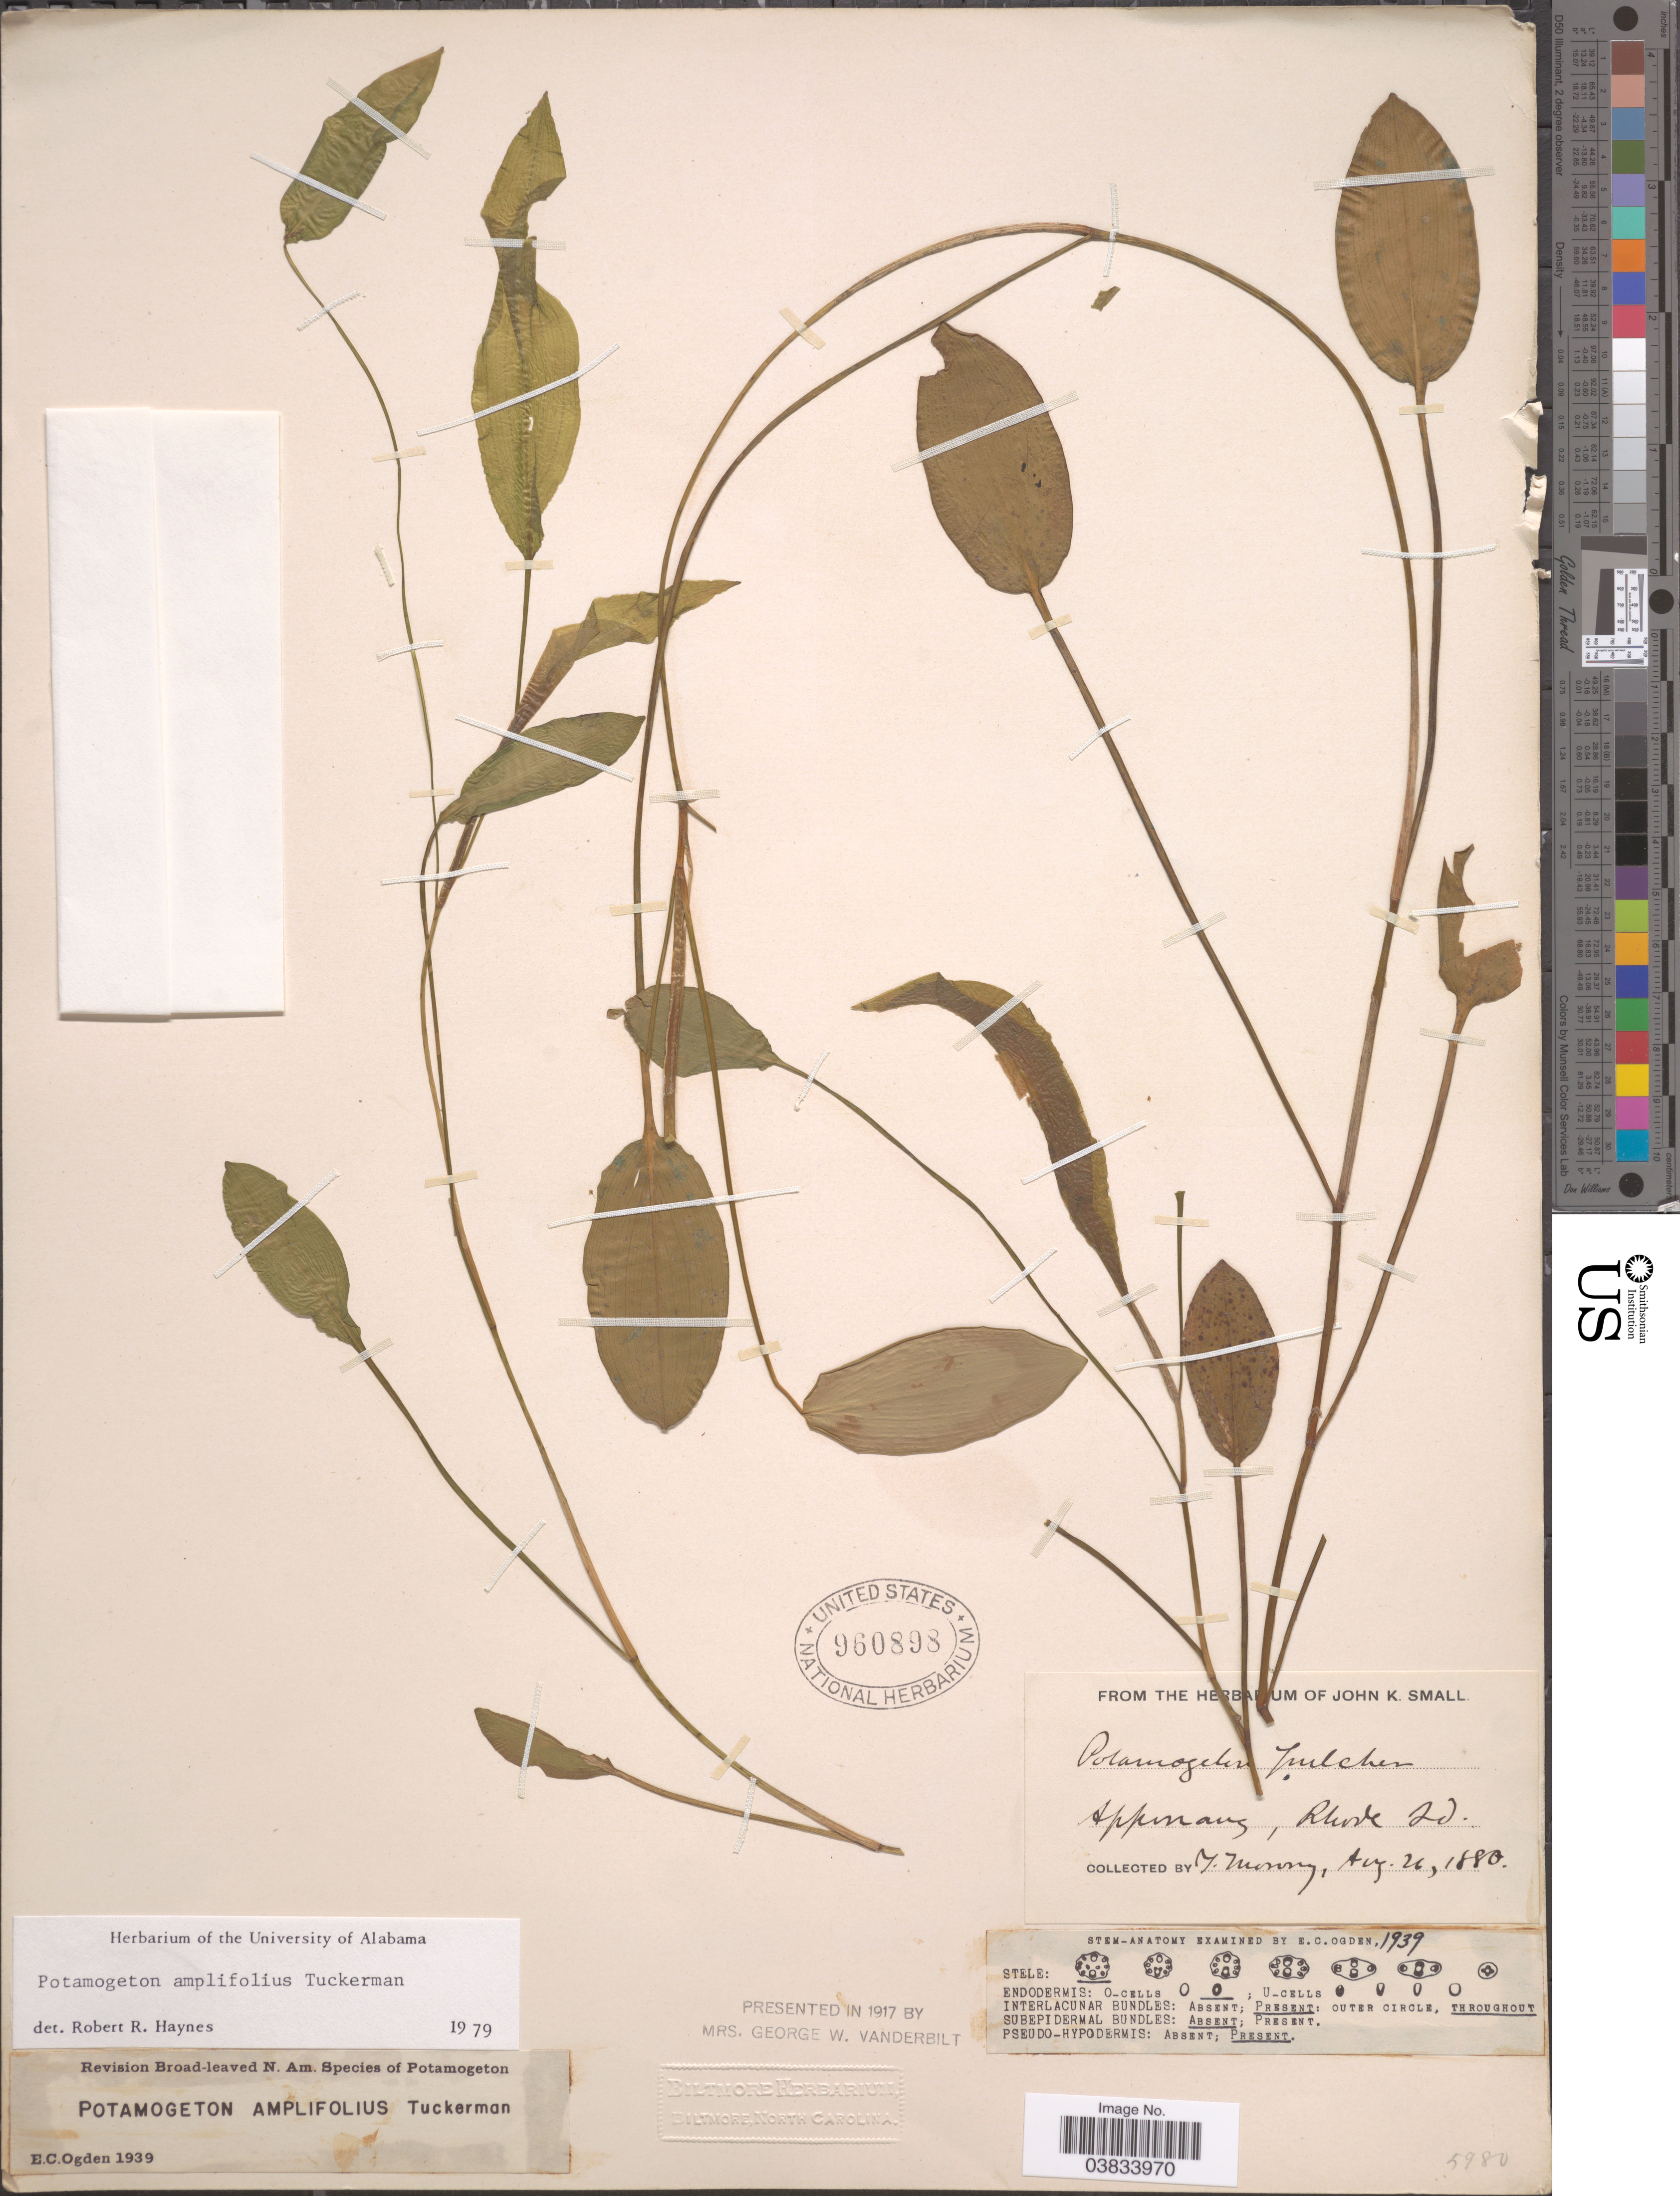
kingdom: Plantae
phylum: Tracheophyta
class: Liliopsida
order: Alismatales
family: Potamogetonaceae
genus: Potamogeton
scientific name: Potamogeton amplifolius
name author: Tuckerm.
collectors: T. Morong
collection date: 1880-08-26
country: United States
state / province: Rhode Island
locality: Apponaug.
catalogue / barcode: US 960898